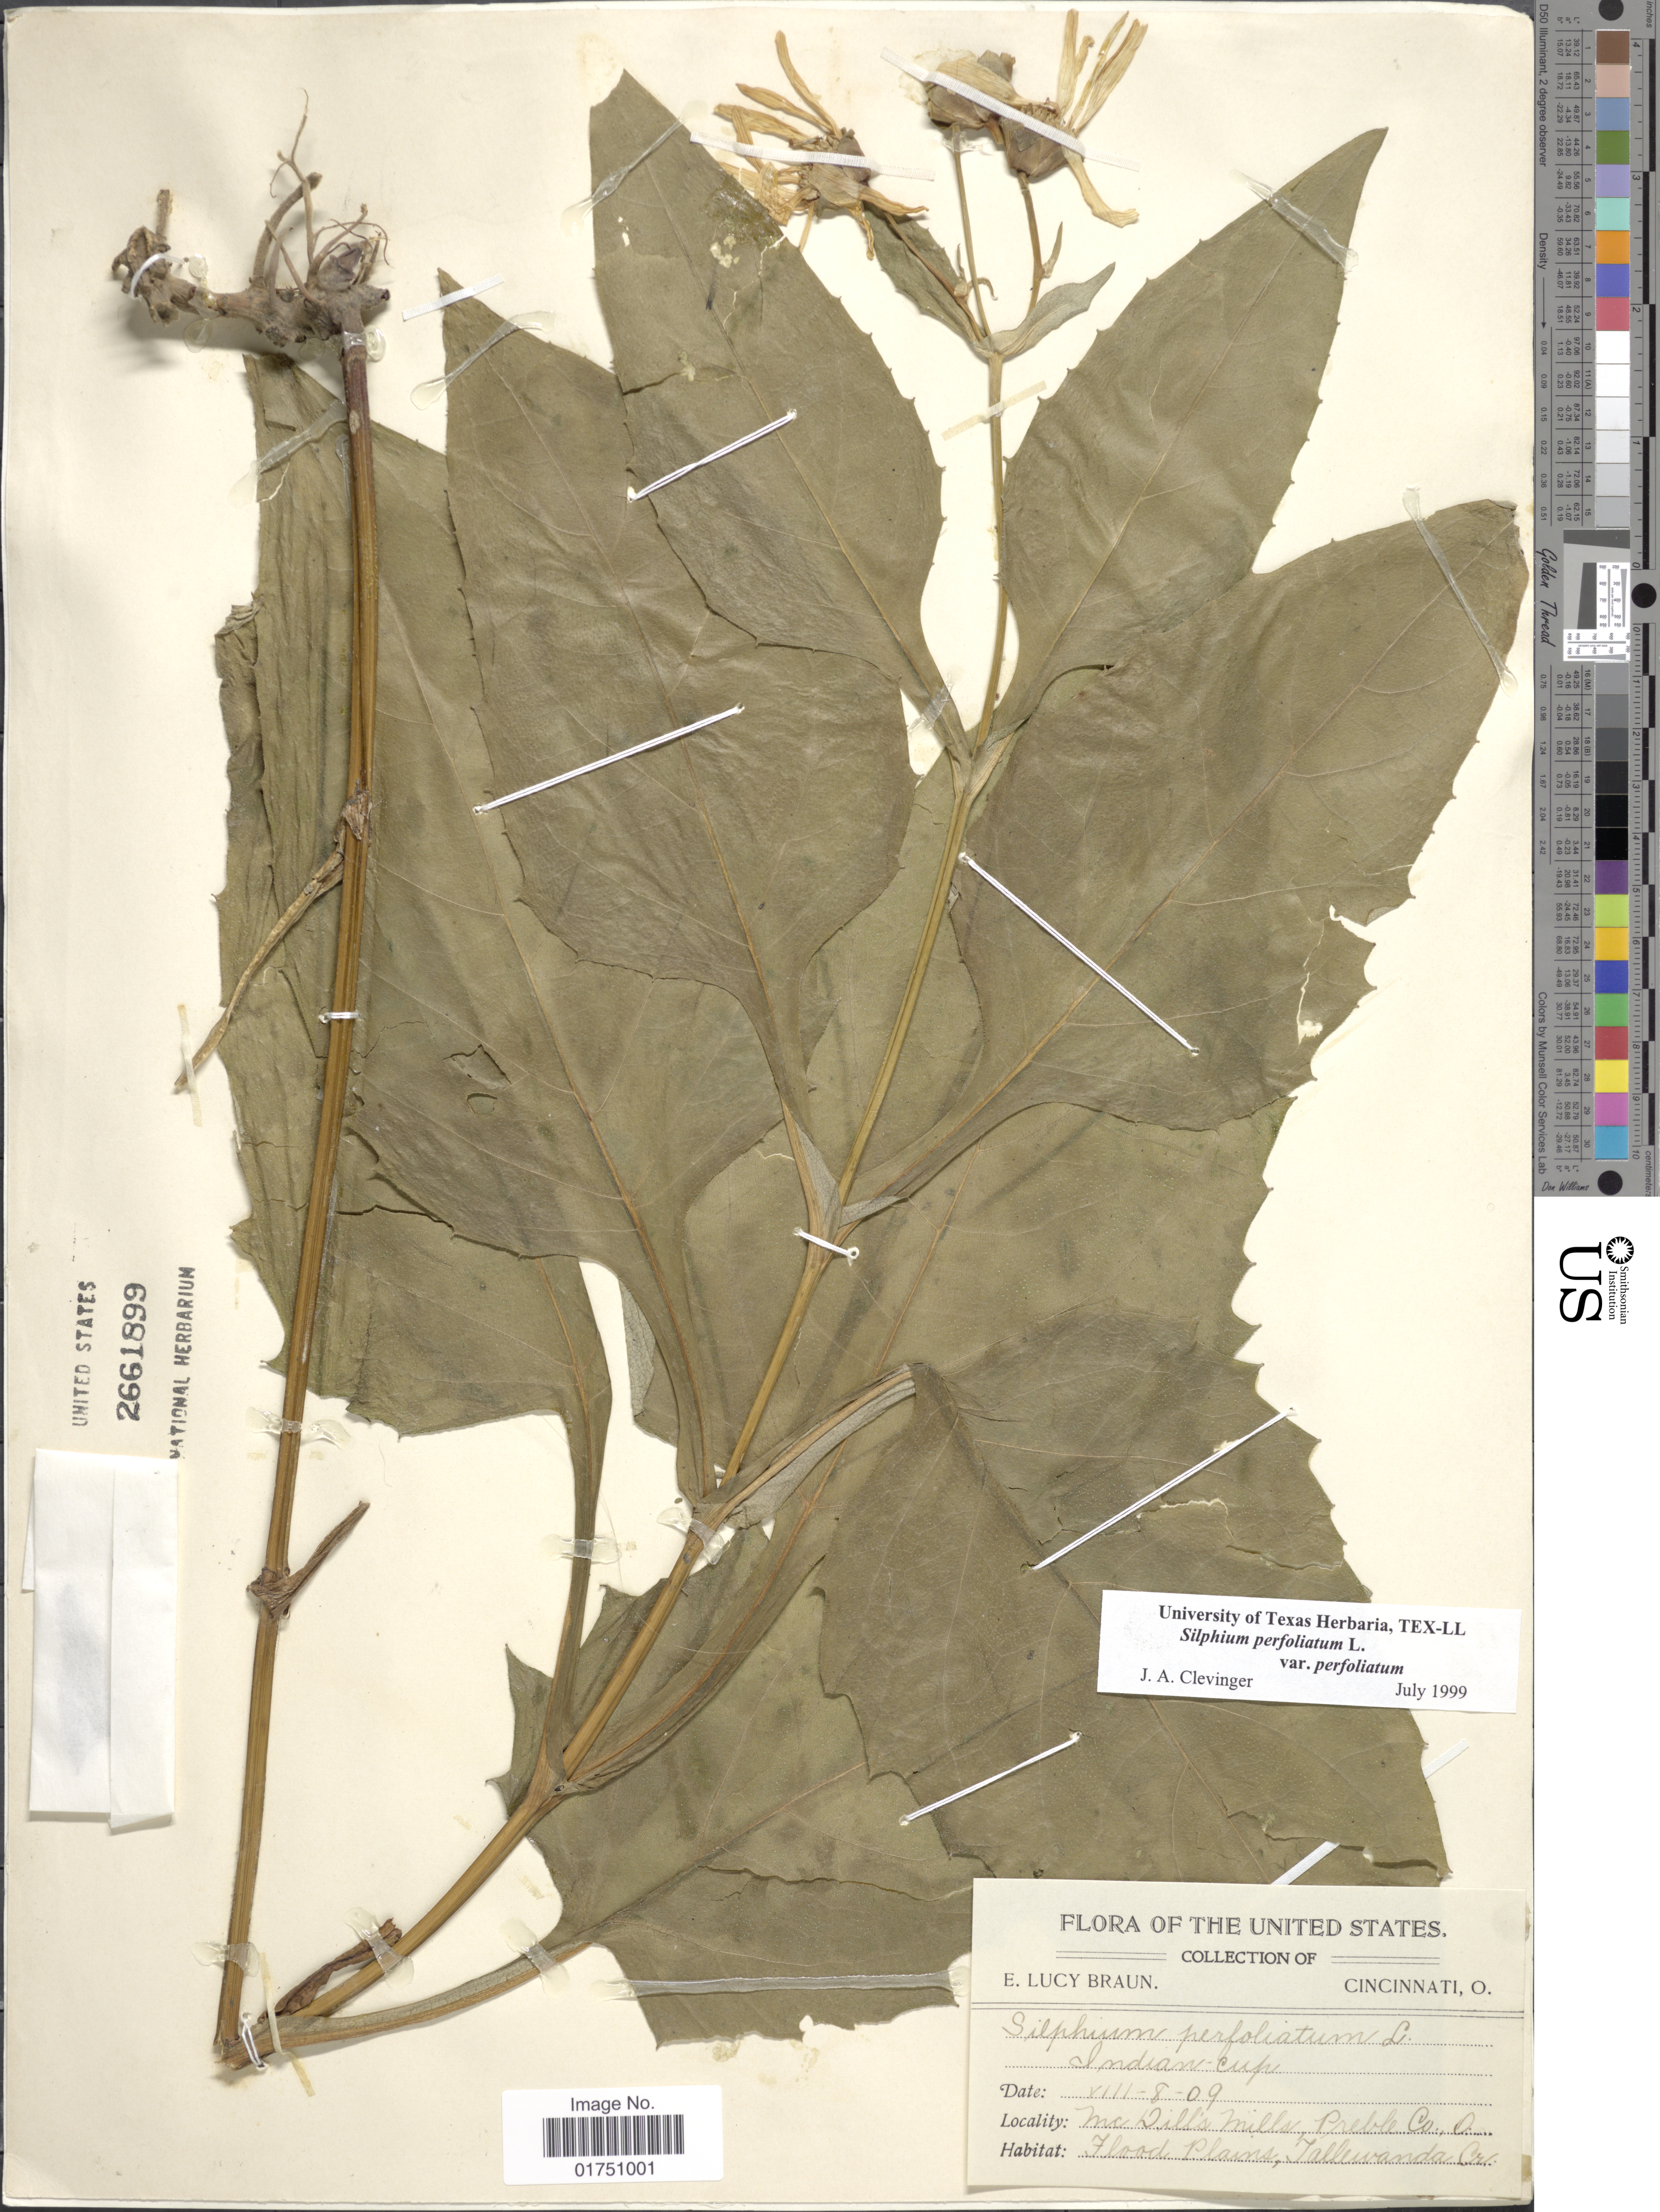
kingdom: Plantae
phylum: Tracheophyta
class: Magnoliopsida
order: Asterales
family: Asteraceae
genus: Silphium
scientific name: Silphium perfoliatum var. perfoliatum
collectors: E. L. Braun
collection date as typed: Transcribed d/m/y: 8/8/09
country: United States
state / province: Ohio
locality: Mc Dills Mills, Preble Co., O. Flood Plains, Tallewanda Cr.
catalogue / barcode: US 2661899